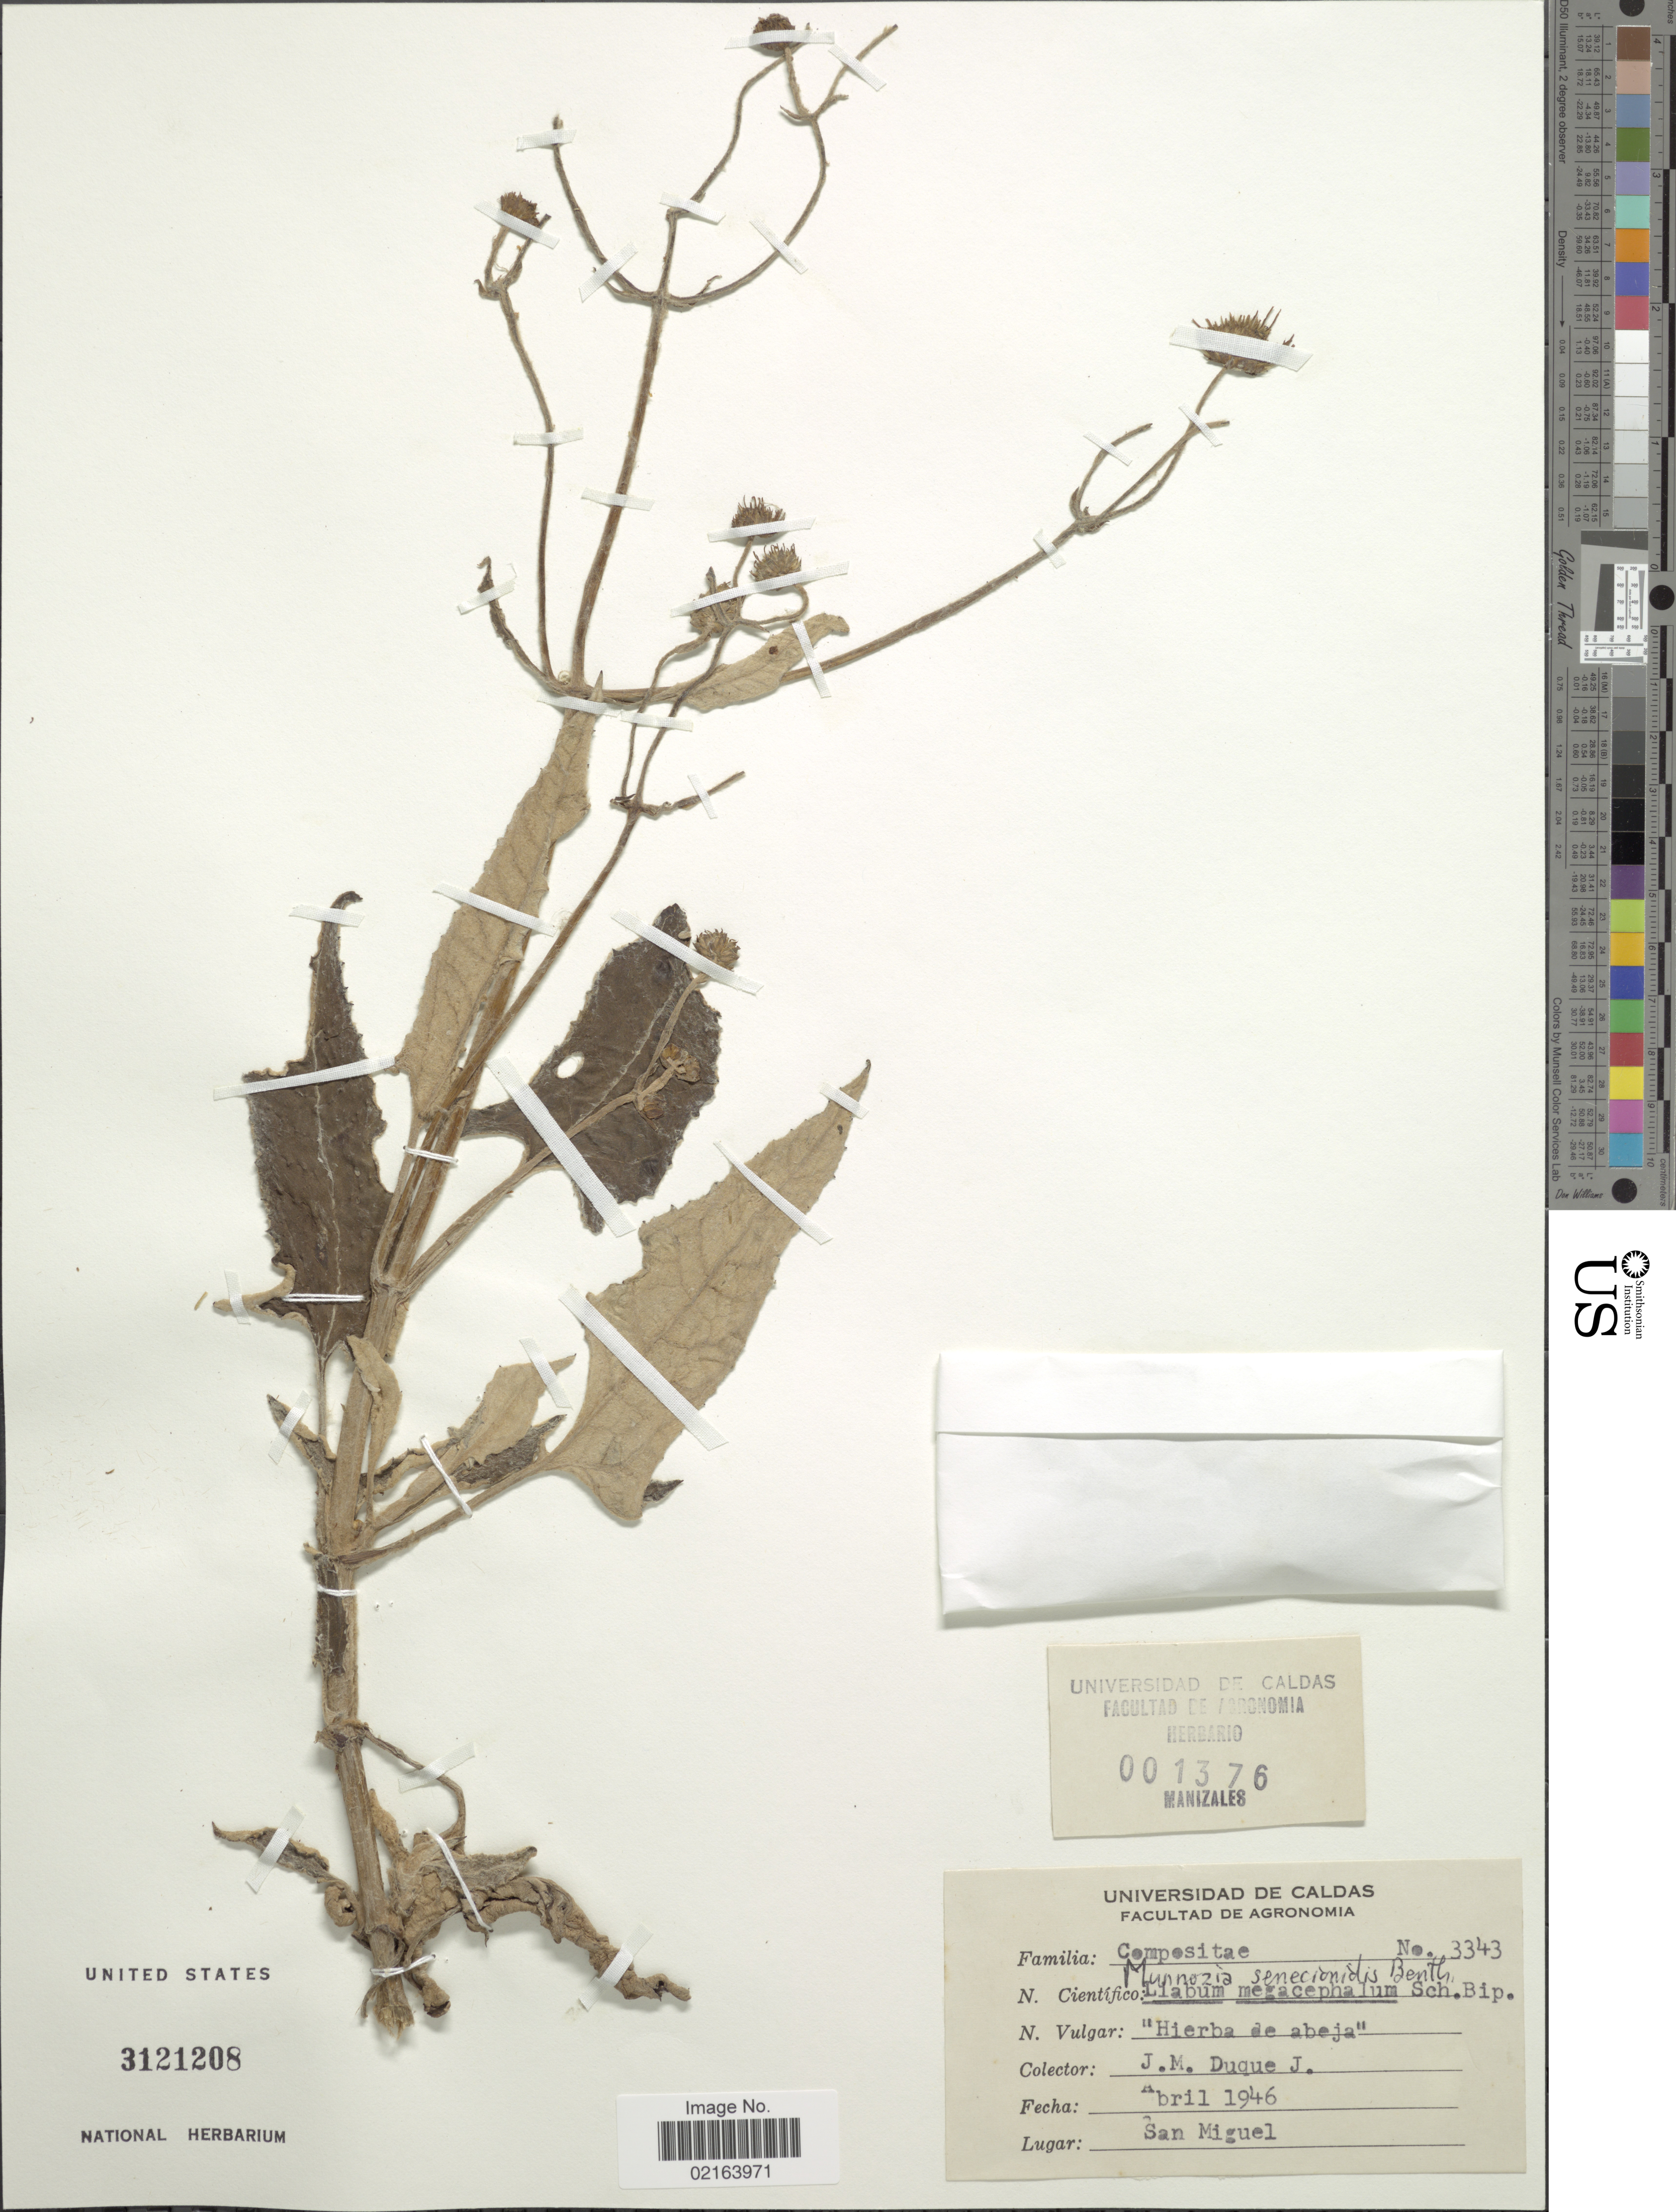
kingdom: Plantae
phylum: Tracheophyta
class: Magnoliopsida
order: Asterales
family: Asteraceae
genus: Munnozia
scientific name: Munnozia senecionidis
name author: Benth.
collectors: J. M. Duque Jaramillo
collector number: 3343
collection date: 1946-04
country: Colombia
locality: San Miguel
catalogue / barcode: US 3121208